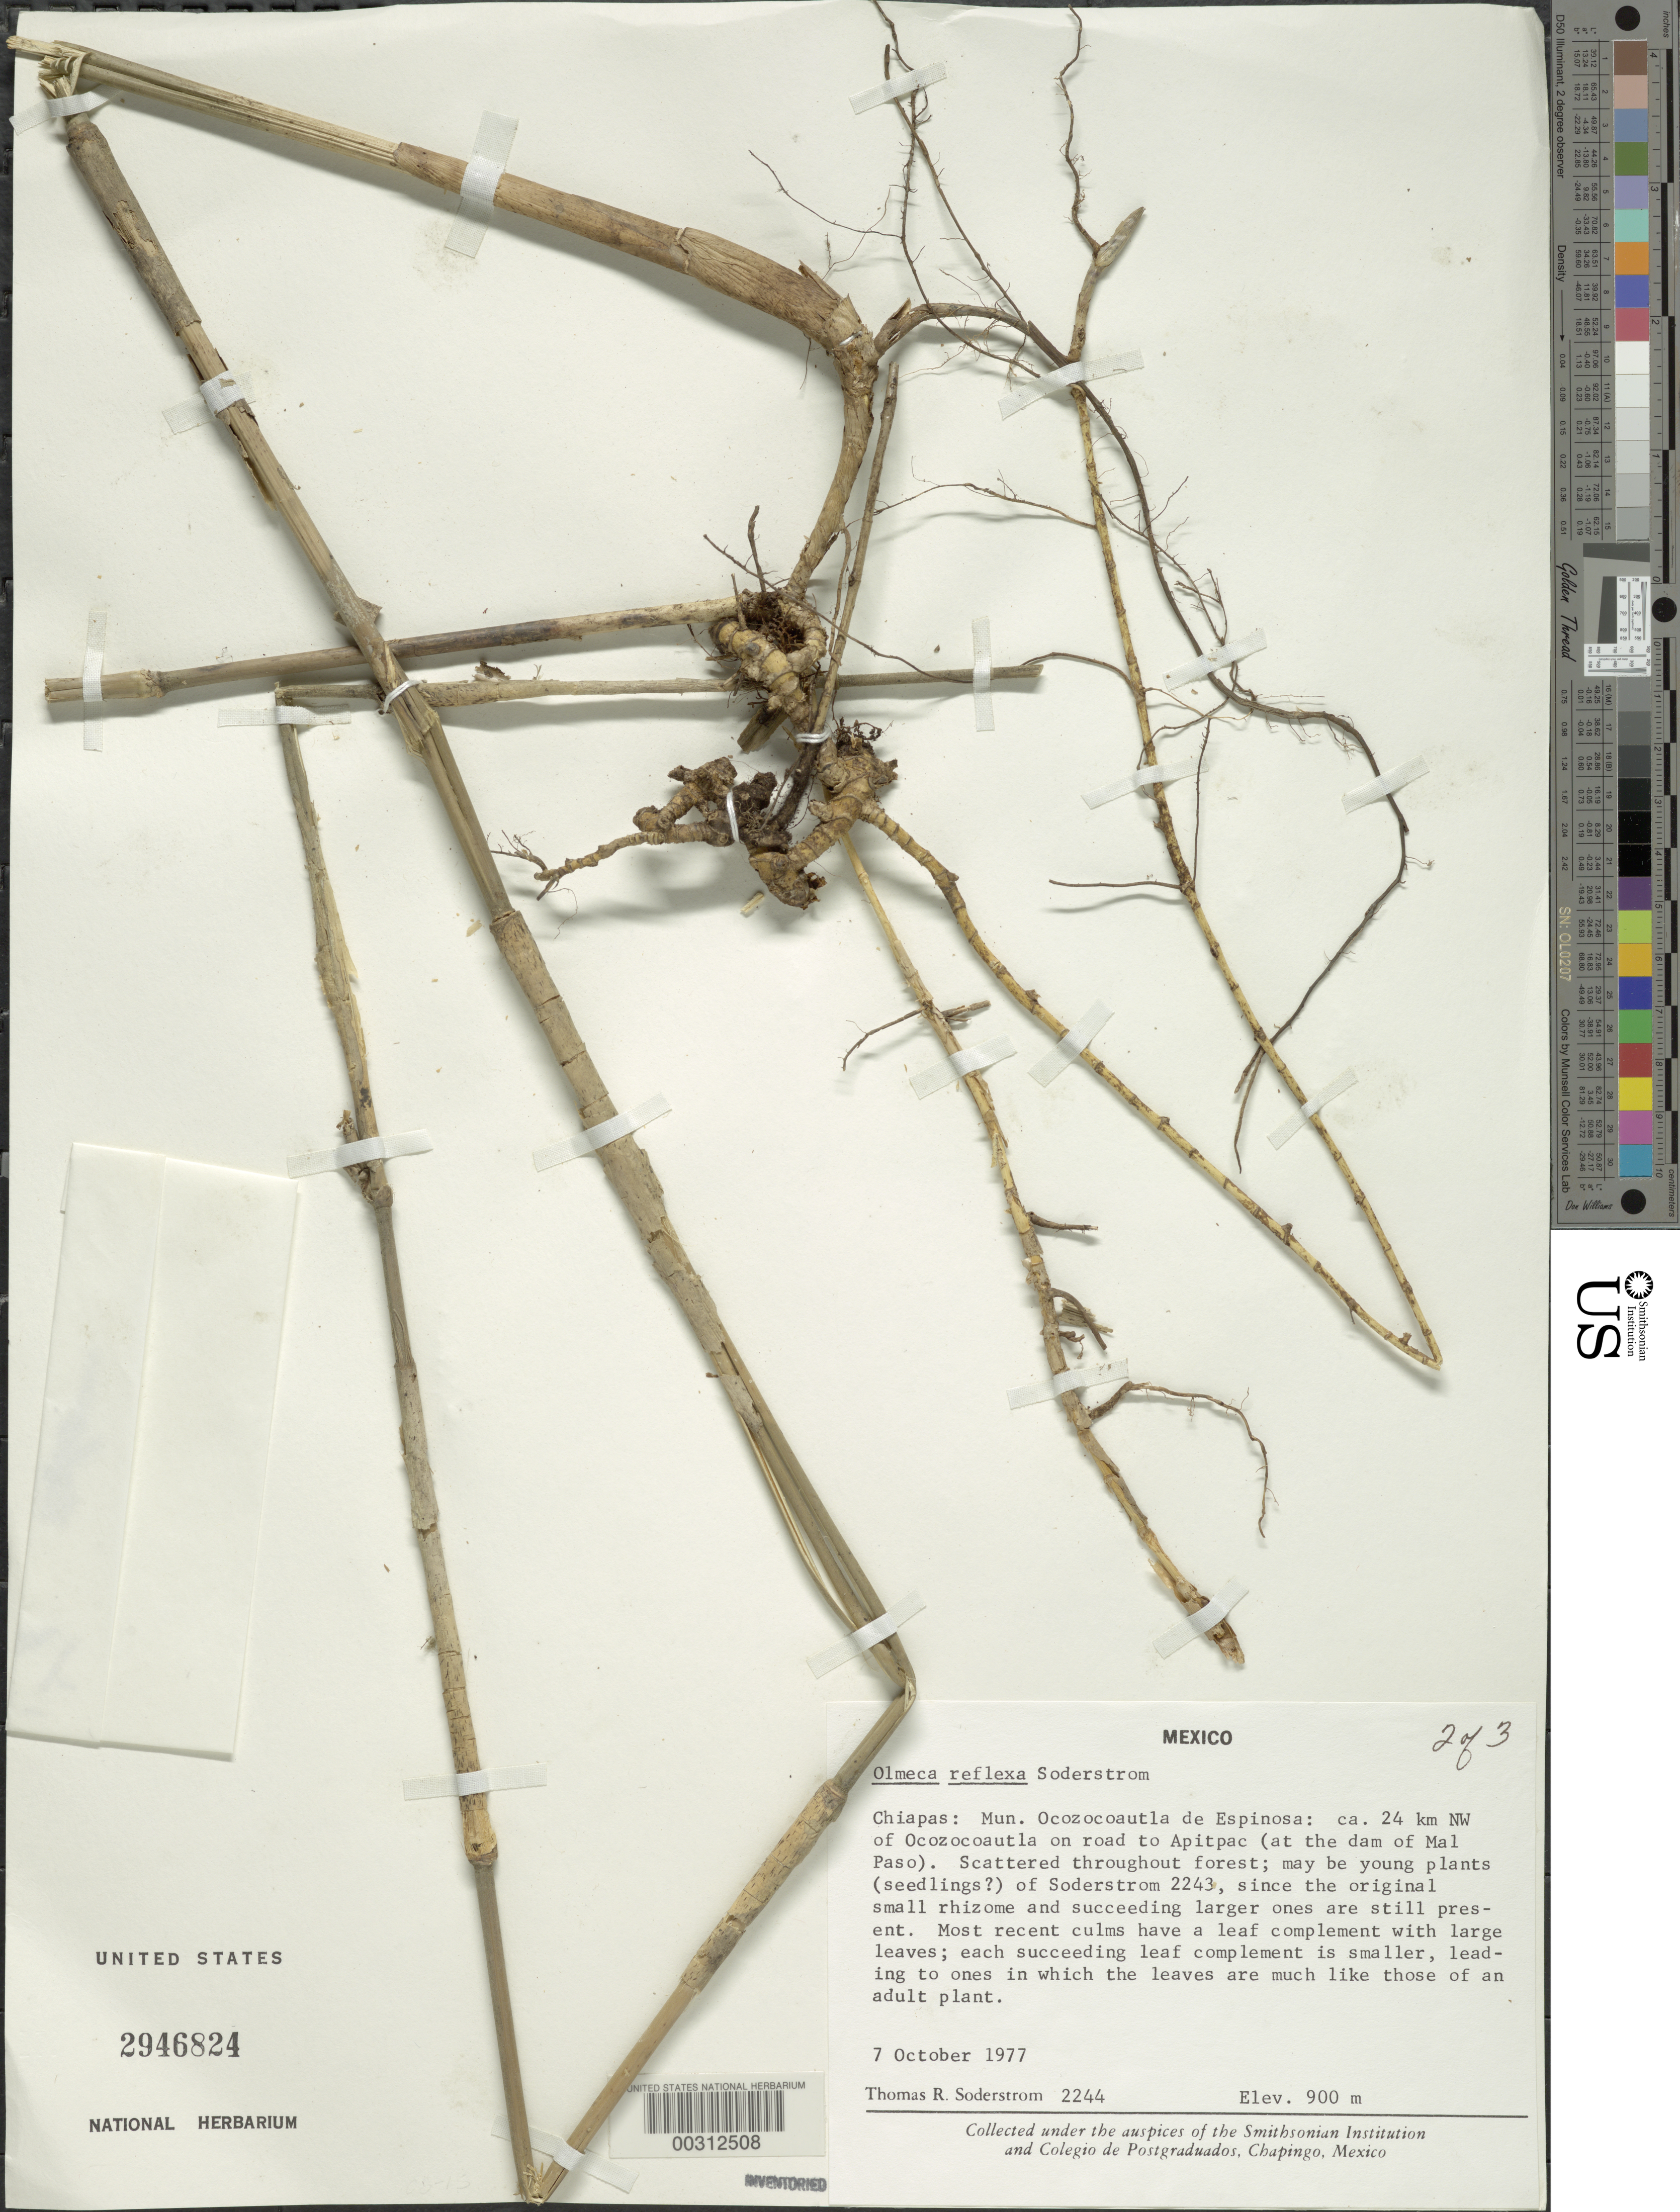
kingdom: Plantae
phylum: Tracheophyta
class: Liliopsida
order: Poales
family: Poaceae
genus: Olmeca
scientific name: Olmeca reflexa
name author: Soderstr.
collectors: T. R. Soderstrom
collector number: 2244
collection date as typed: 07 Oct 1977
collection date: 1977-10-07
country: Mexico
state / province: Chiapas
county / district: Ocozocoautla de Espinosa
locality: Mal Paso dam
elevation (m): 900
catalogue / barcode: US 2946824